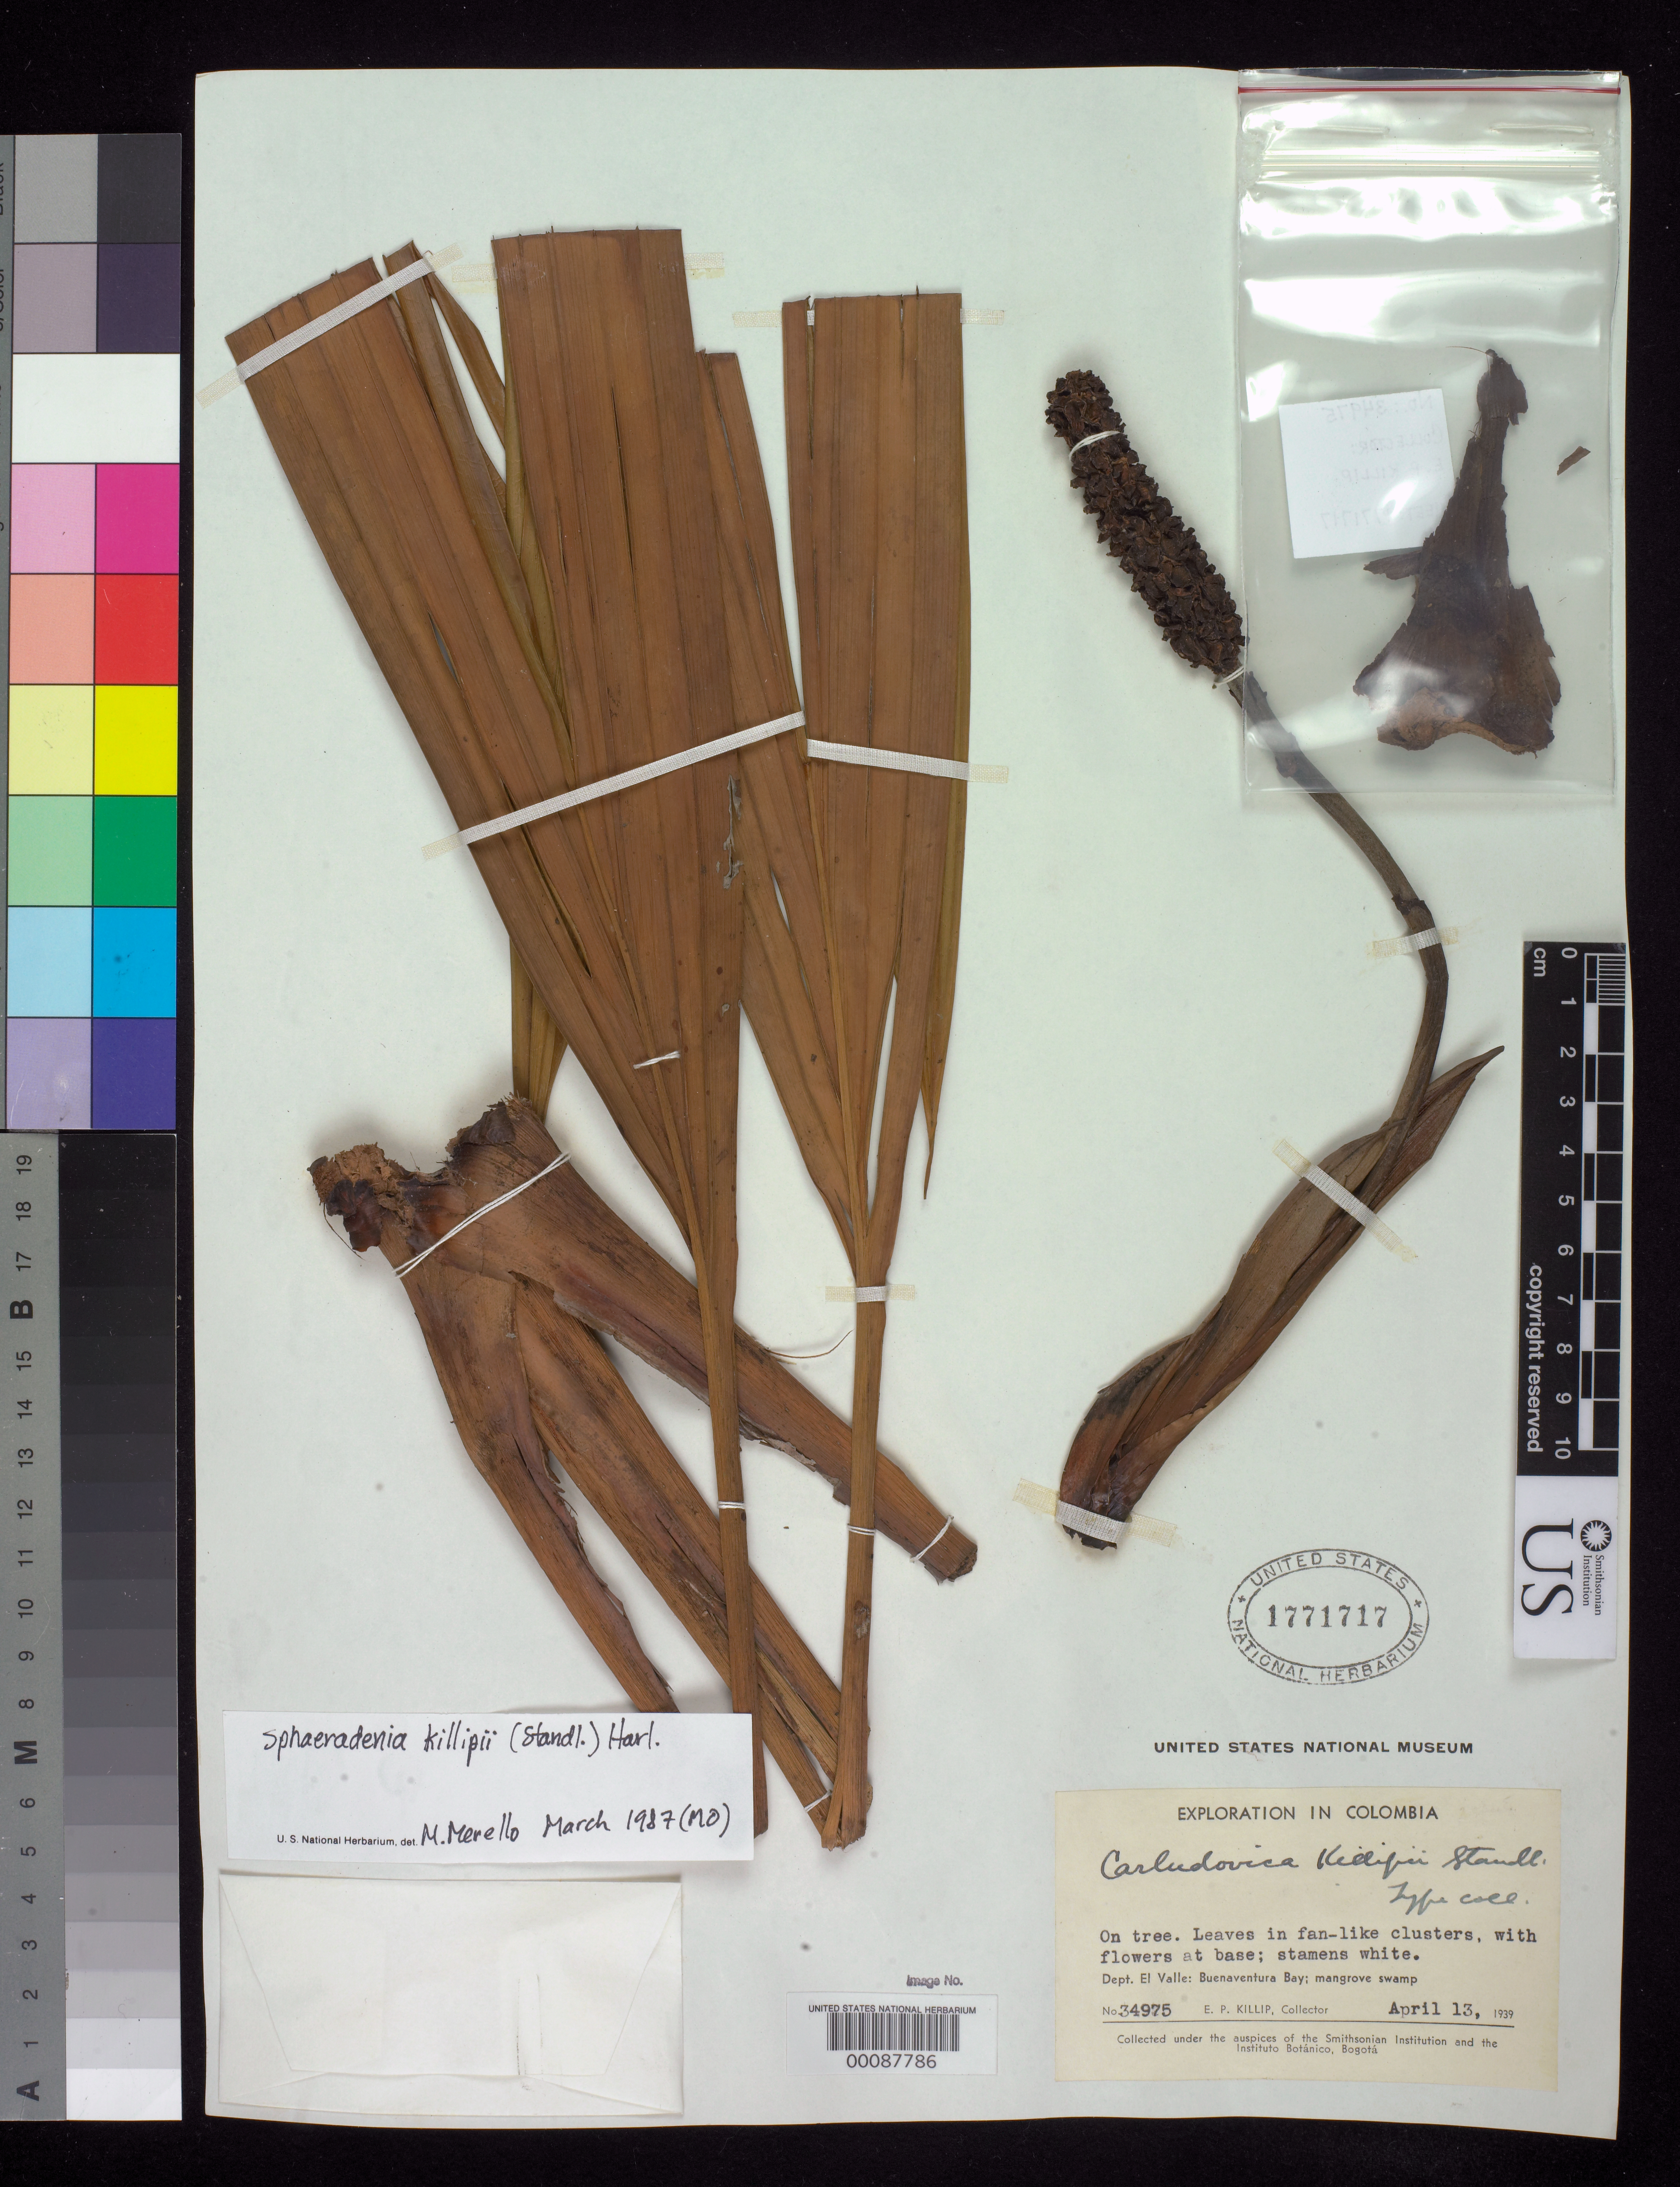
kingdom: Plantae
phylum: Tracheophyta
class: Liliopsida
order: Pandanales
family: Cyclanthaceae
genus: Carludovica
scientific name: Carludovica killipii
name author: Standl.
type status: Isotype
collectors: E. P. Killip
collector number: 34975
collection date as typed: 13 Apr 1939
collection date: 1939-04-13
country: Colombia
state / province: Valle del Cauca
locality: Buena Ventura Bay, mangrove swamp.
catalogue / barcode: US 1771717